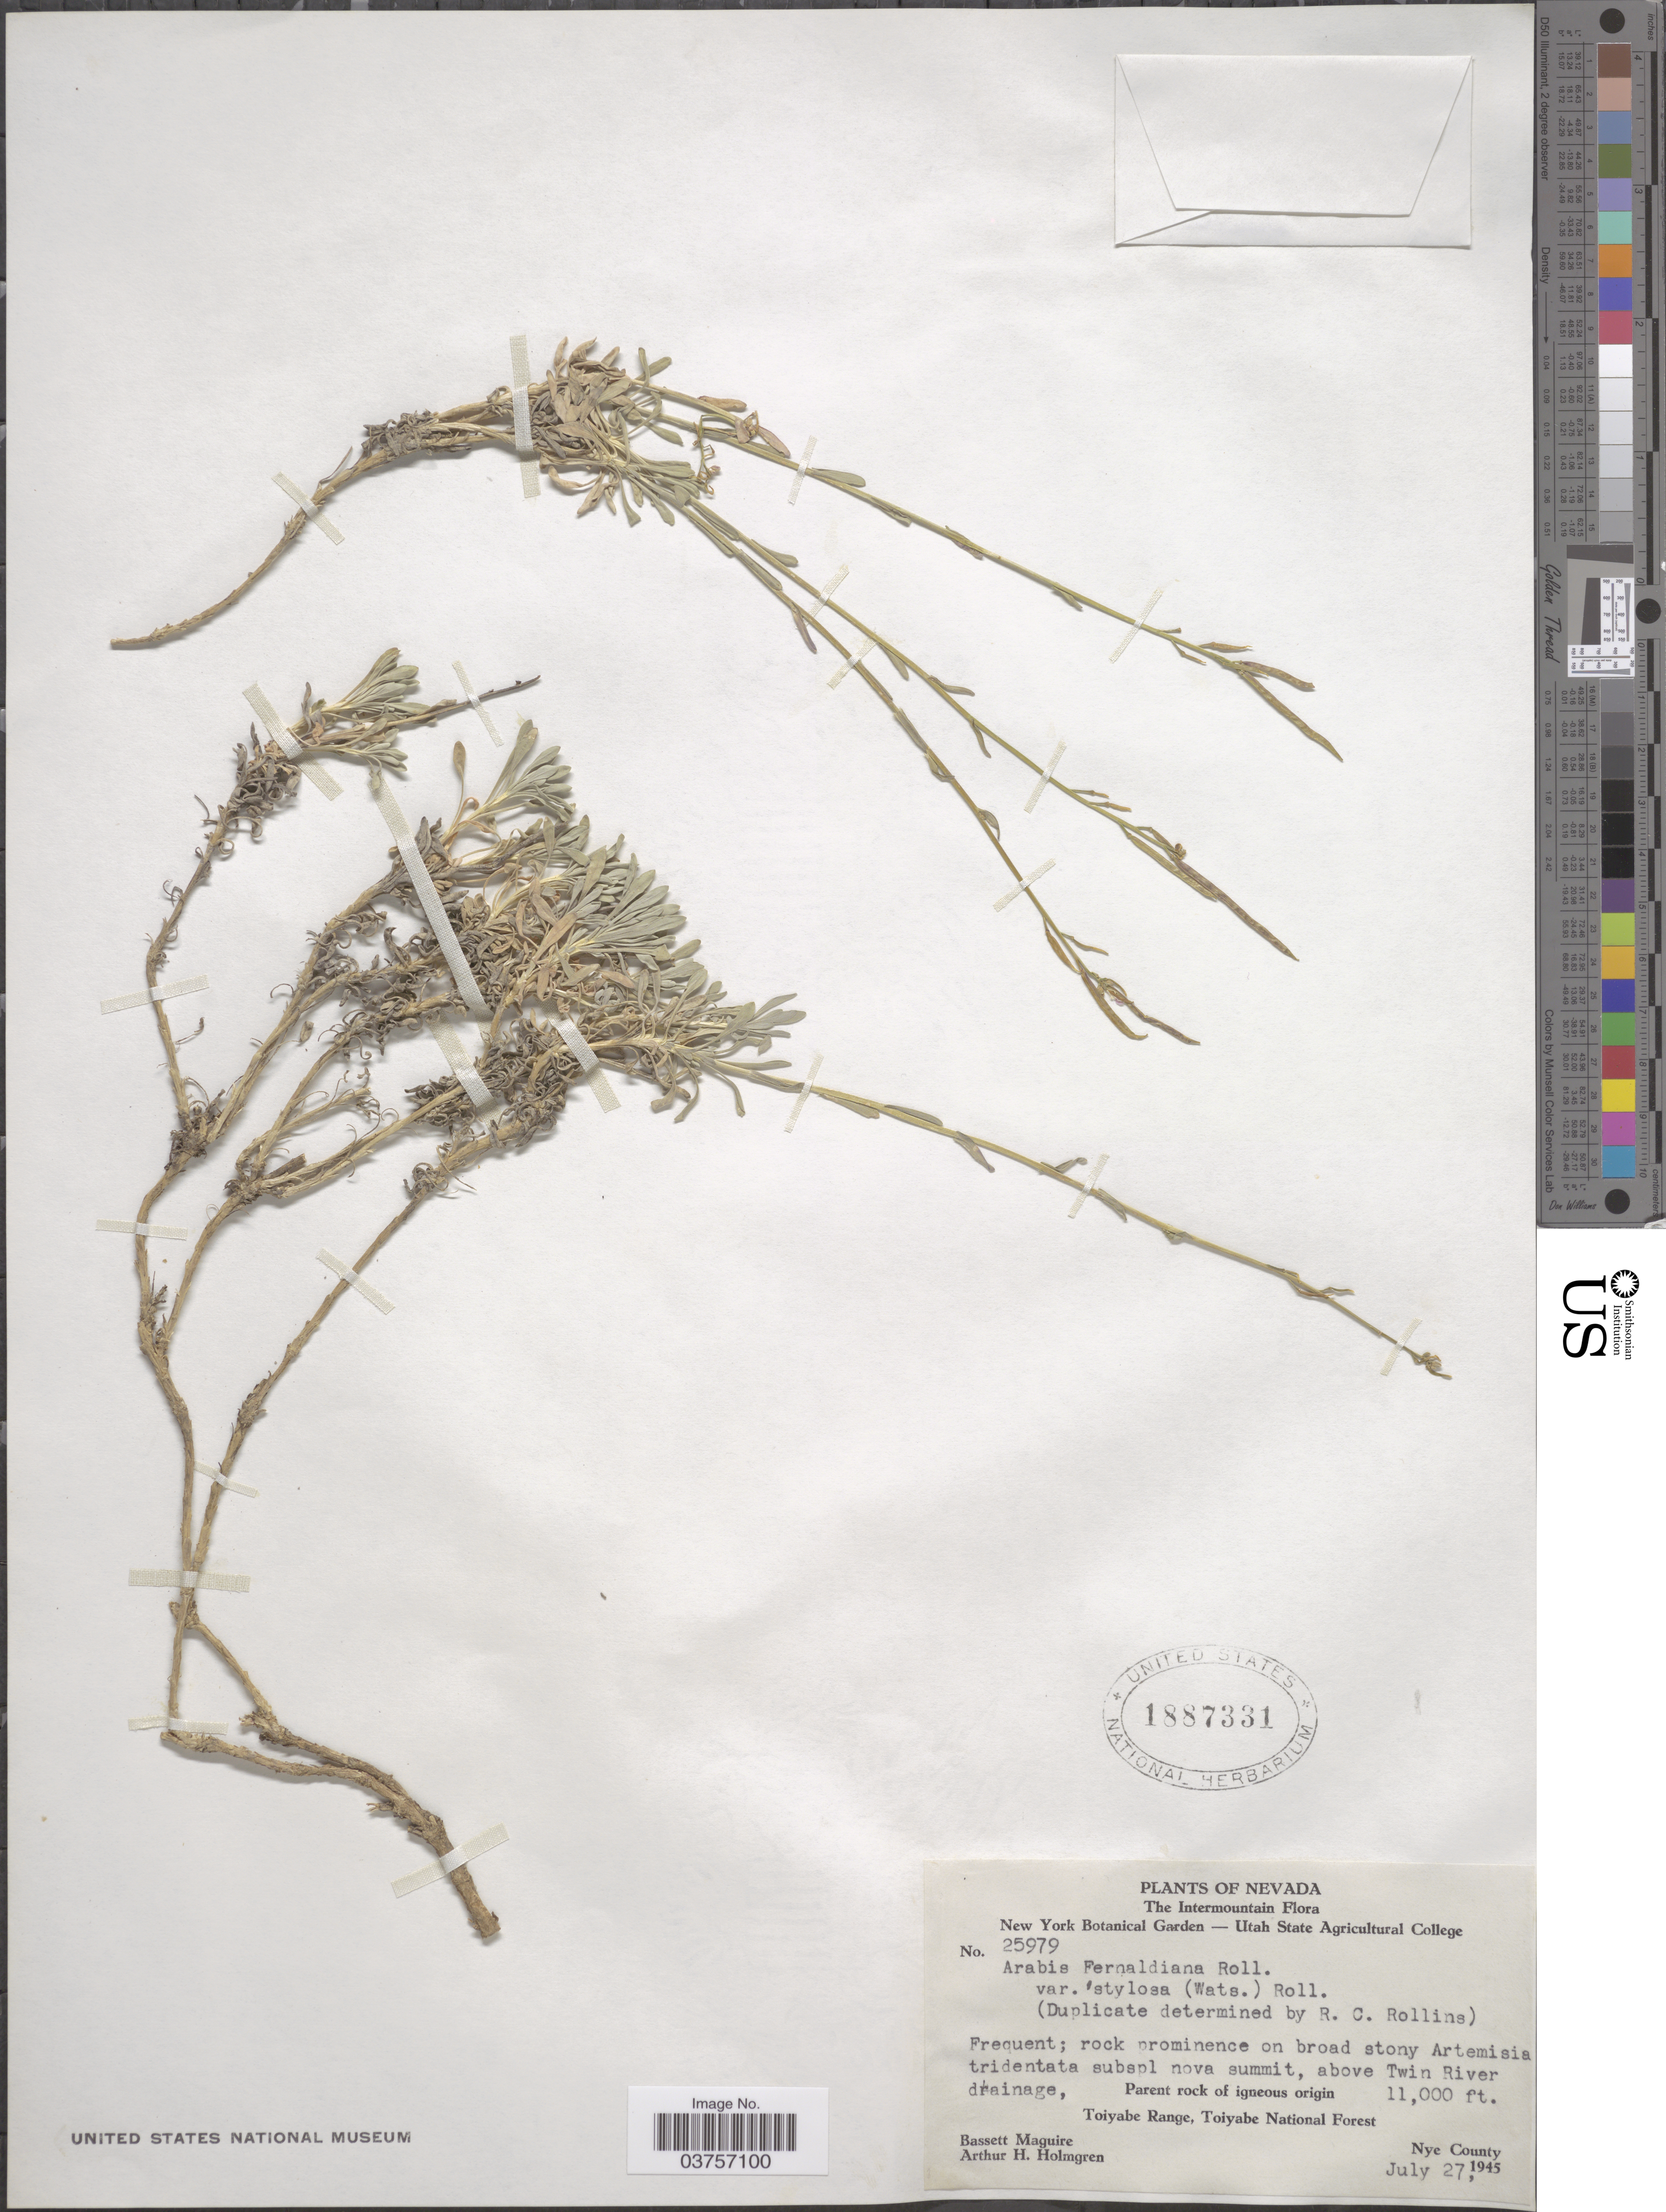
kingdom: Plantae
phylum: Tracheophyta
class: Magnoliopsida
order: Brassicales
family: Brassicaceae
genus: Arabis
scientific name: Arabis fernaldiana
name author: Rollins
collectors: B. Maguire & A. H. Holmgren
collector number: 25979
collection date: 1945-07-27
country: United States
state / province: Nevada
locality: The Intermountain. Above Twin River drainage, Parent rock of igneous origin Toiyabe Range, Toiyabe National Forest. Nye County.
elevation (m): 3353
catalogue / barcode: US 1887331